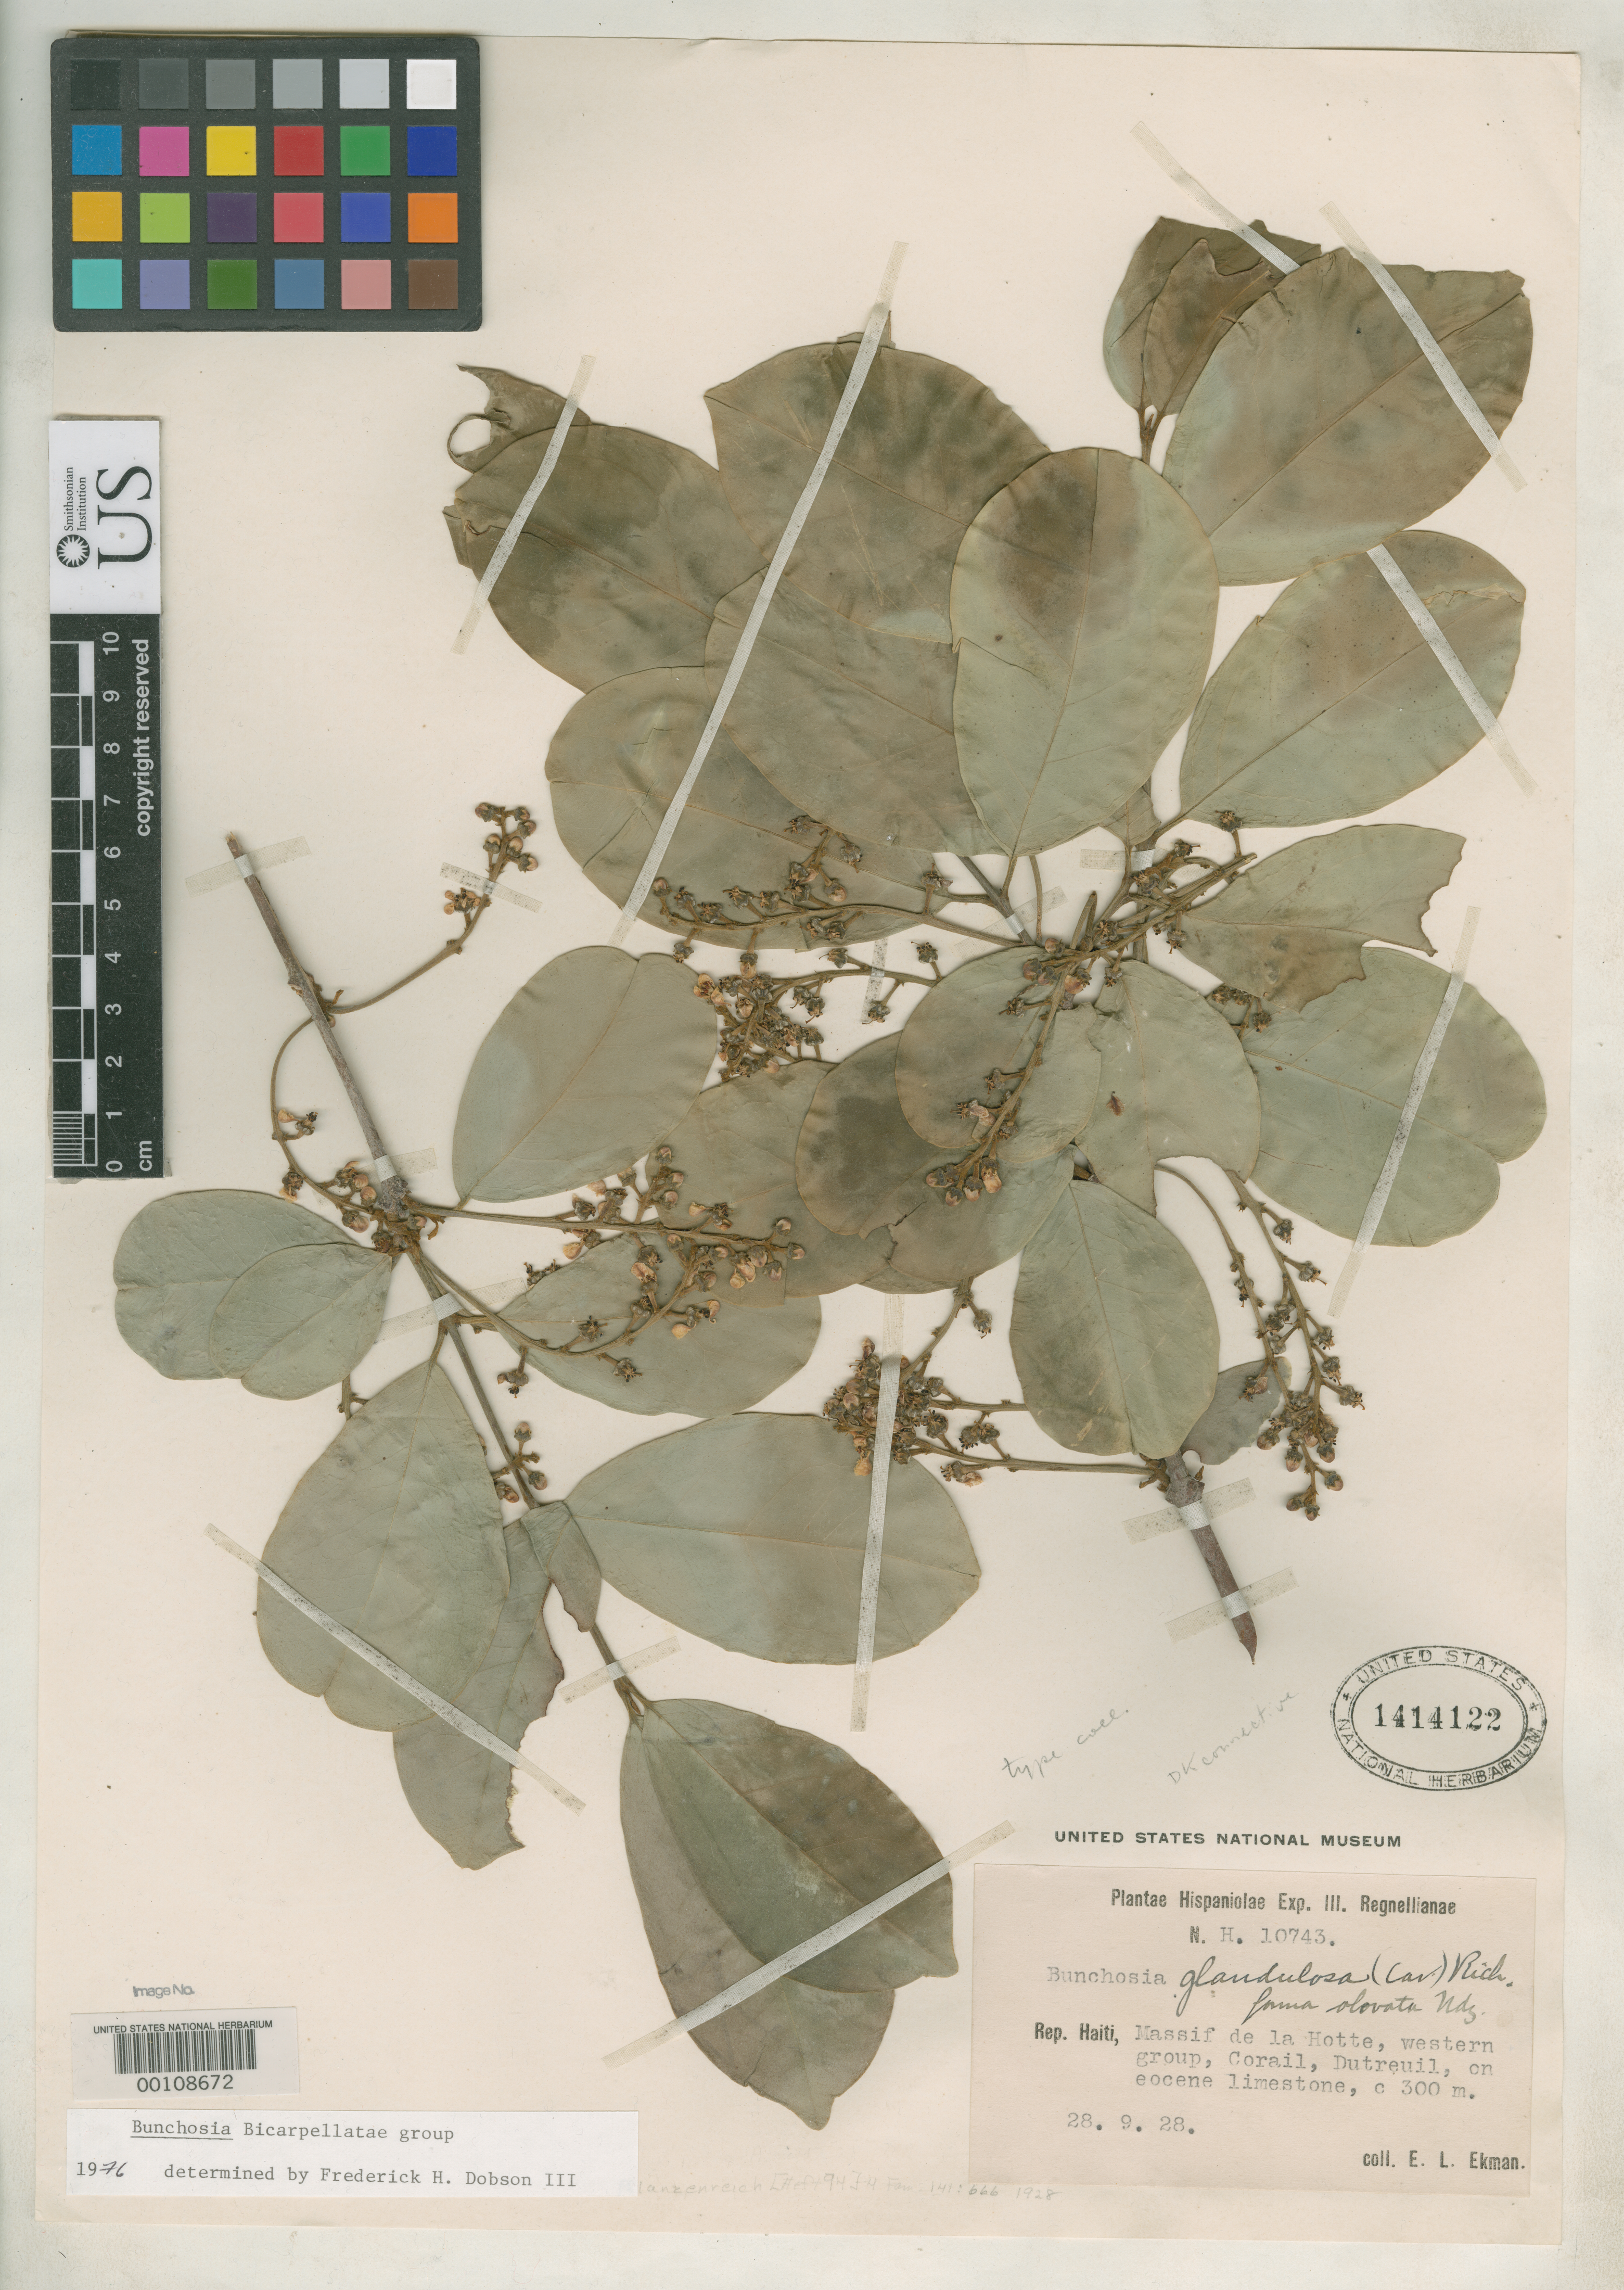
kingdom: Plantae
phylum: Tracheophyta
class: Magnoliopsida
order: Malpighiales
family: Malpighiaceae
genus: Bunchosia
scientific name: Bunchosia glandulosa f. obovata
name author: Nied. in Urb.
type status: Isotype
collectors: E. L. Ekman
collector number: H 10743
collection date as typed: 28 Sep 1928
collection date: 1928-09-28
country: Haiti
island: Hispaniola Island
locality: Massif de la Hotte, Prope Dutreuil.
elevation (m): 300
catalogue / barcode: US 1414122